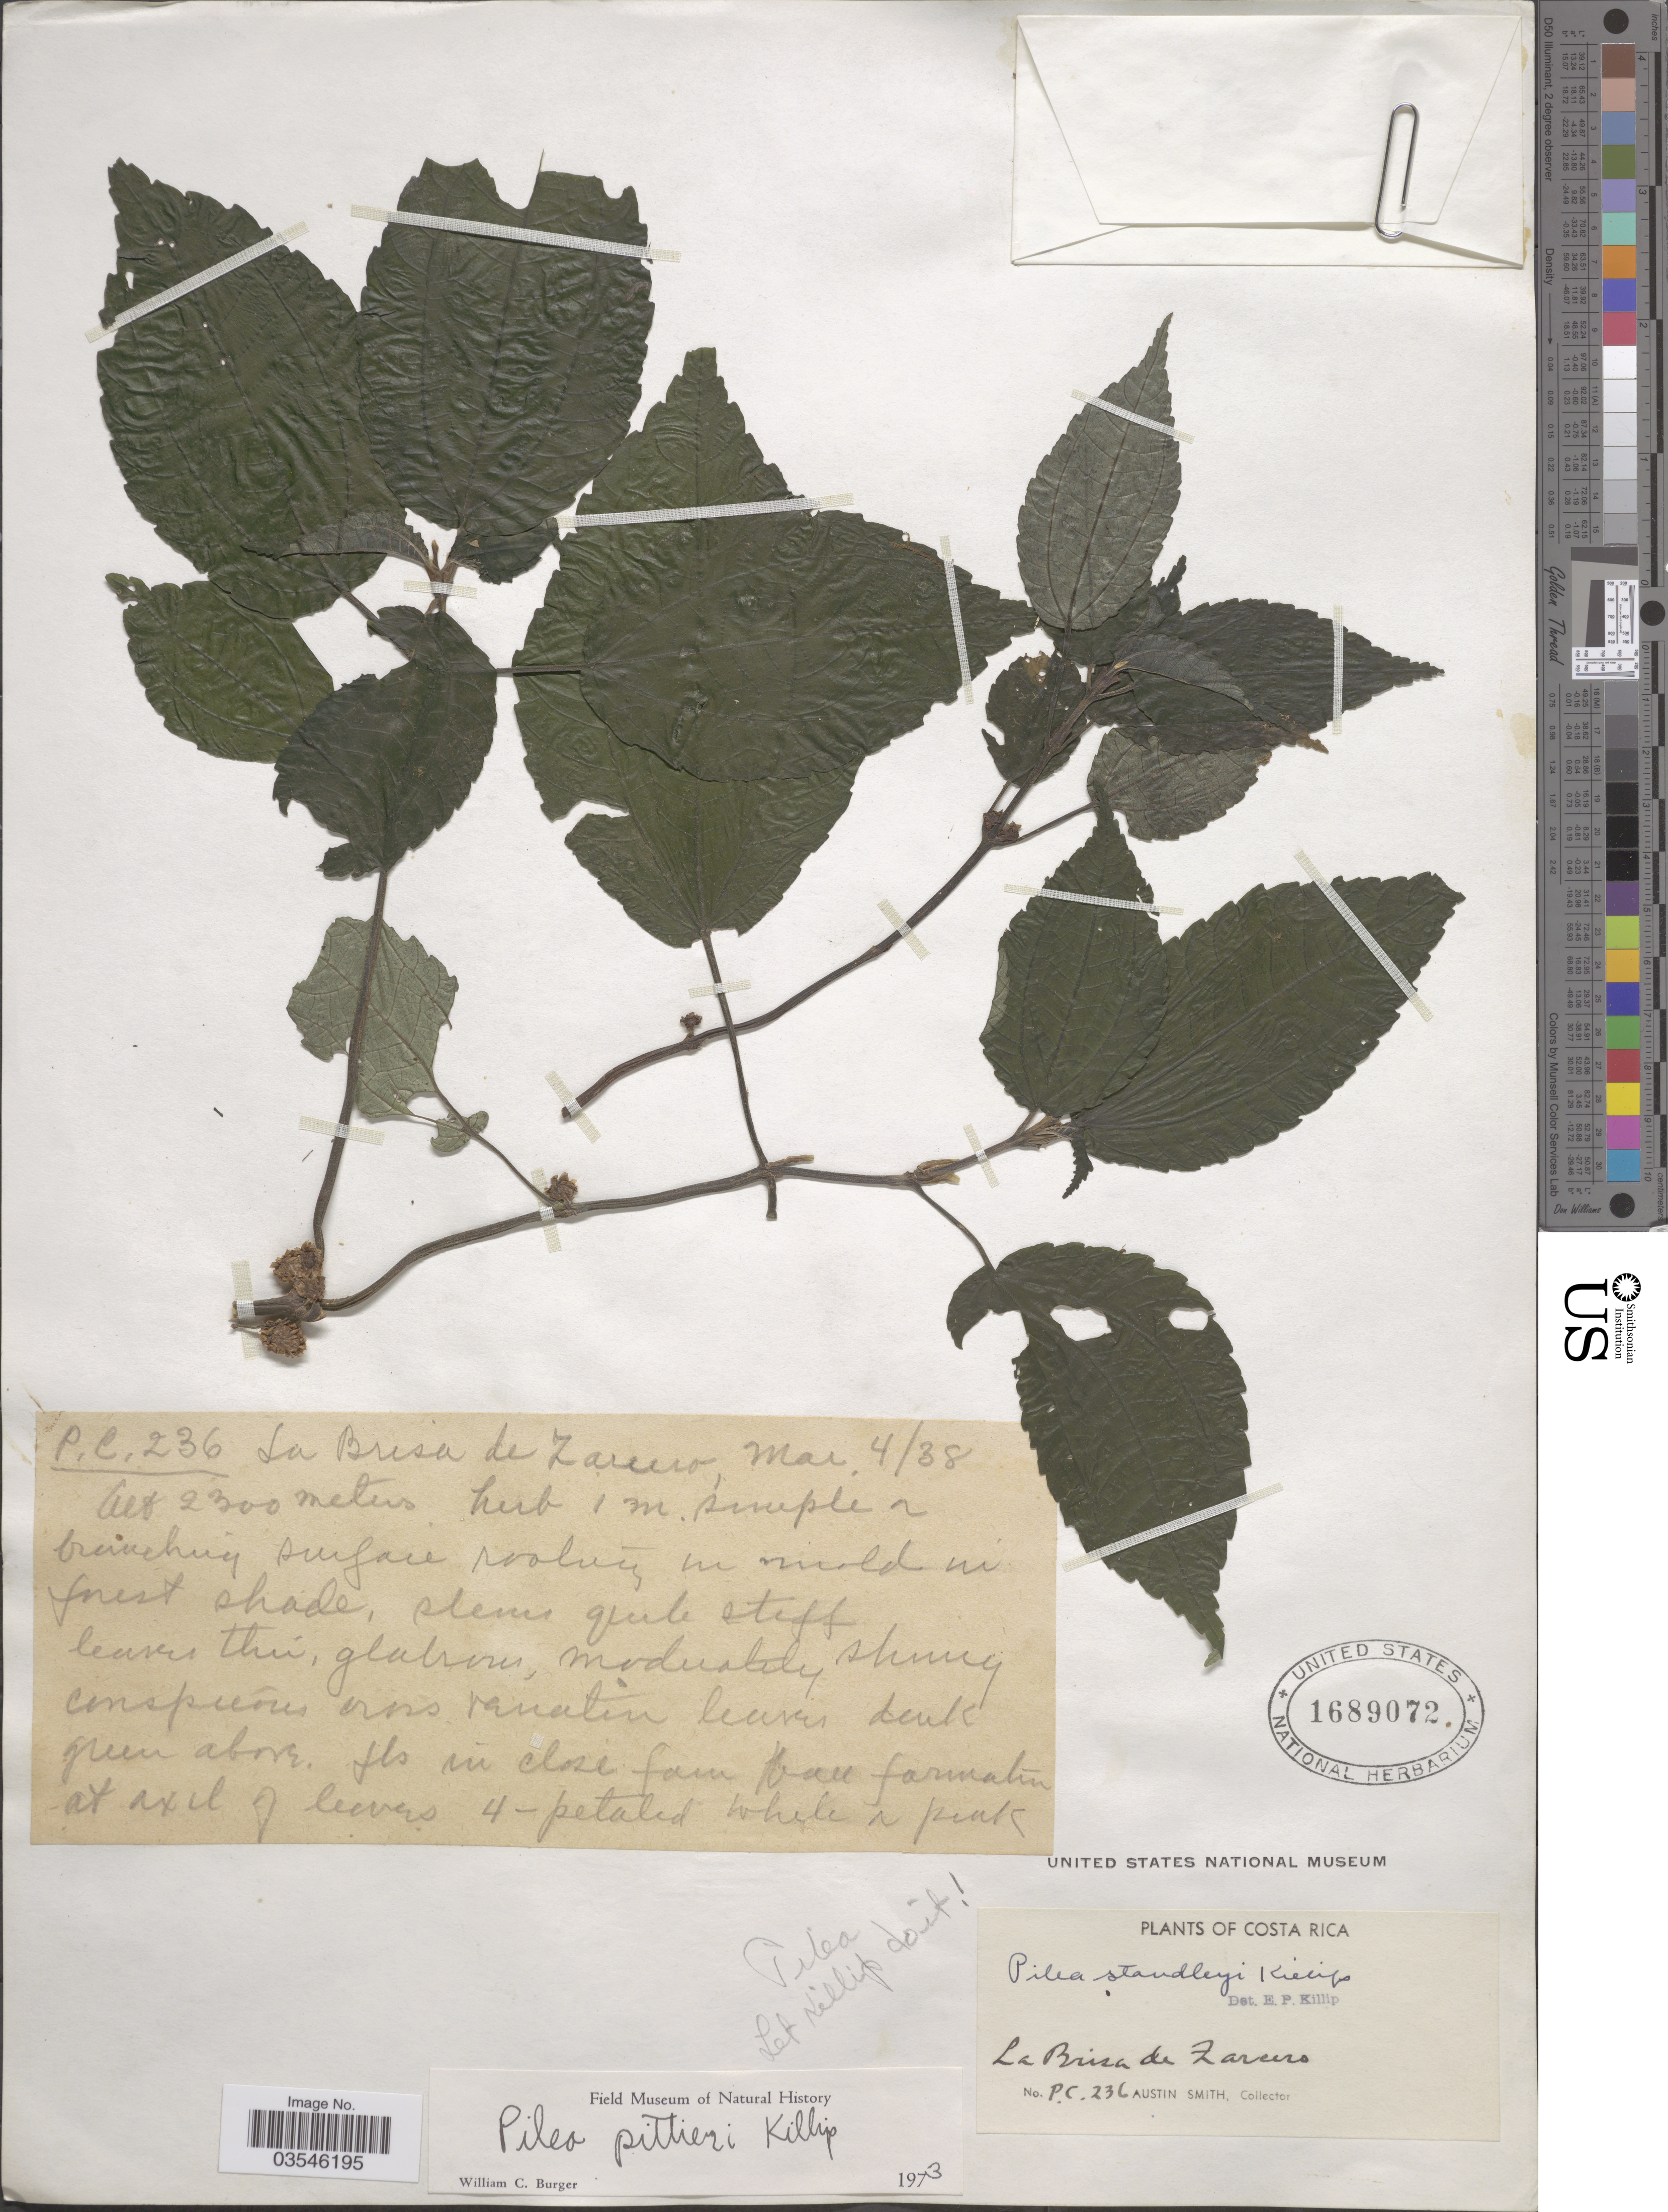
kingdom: Plantae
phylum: Tracheophyta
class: Magnoliopsida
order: Rosales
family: Urticaceae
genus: Pilea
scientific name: Pilea pittieri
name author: Killip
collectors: Aust P. Smith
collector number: P.C.236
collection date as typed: Transcribed d/m/y: 4/5/38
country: Costa Rica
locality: La Briza de Zarcero.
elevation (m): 2300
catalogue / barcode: US 1689072